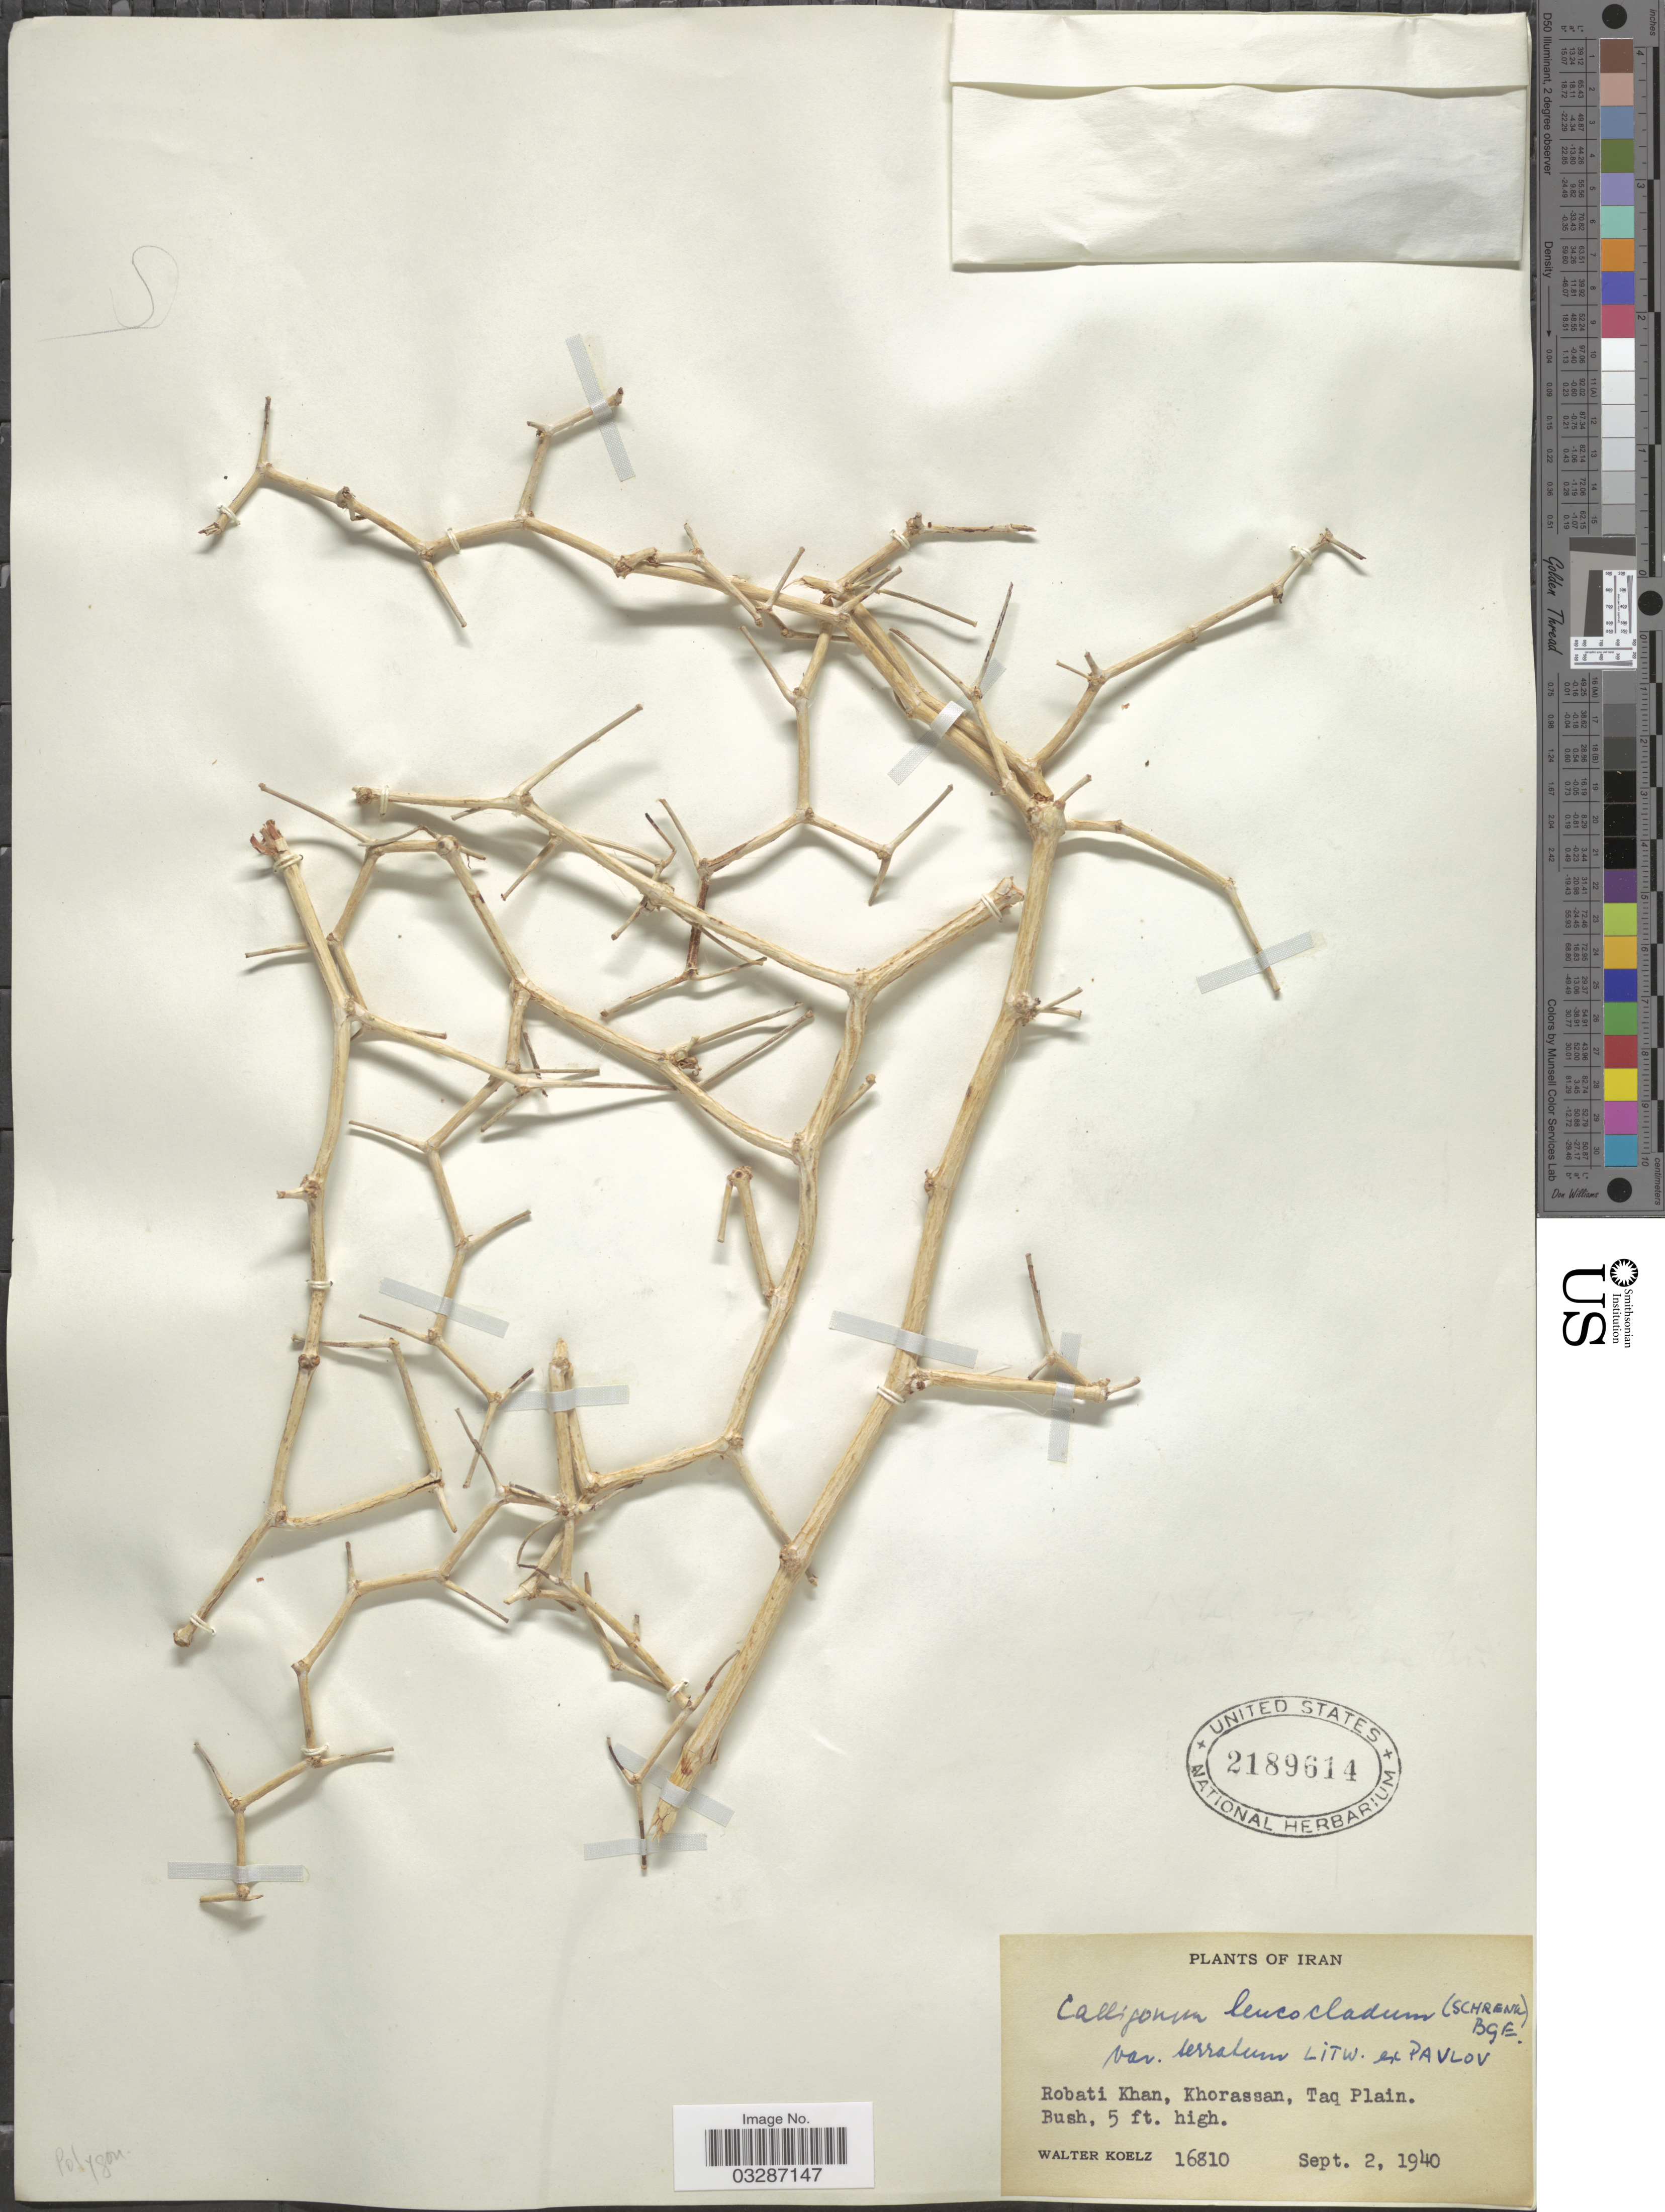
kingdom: Plantae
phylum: Tracheophyta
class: Magnoliopsida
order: Caryophyllales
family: Polygonaceae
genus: Calligonum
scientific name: Calligonum leucocladum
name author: (Schrenk) Bunge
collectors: W. N. Koelz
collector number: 16810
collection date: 1940-09-02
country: Iran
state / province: Khorasan [obsolete]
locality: Robati Khan, Khorassan, Taq Plain.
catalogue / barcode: US 2189614